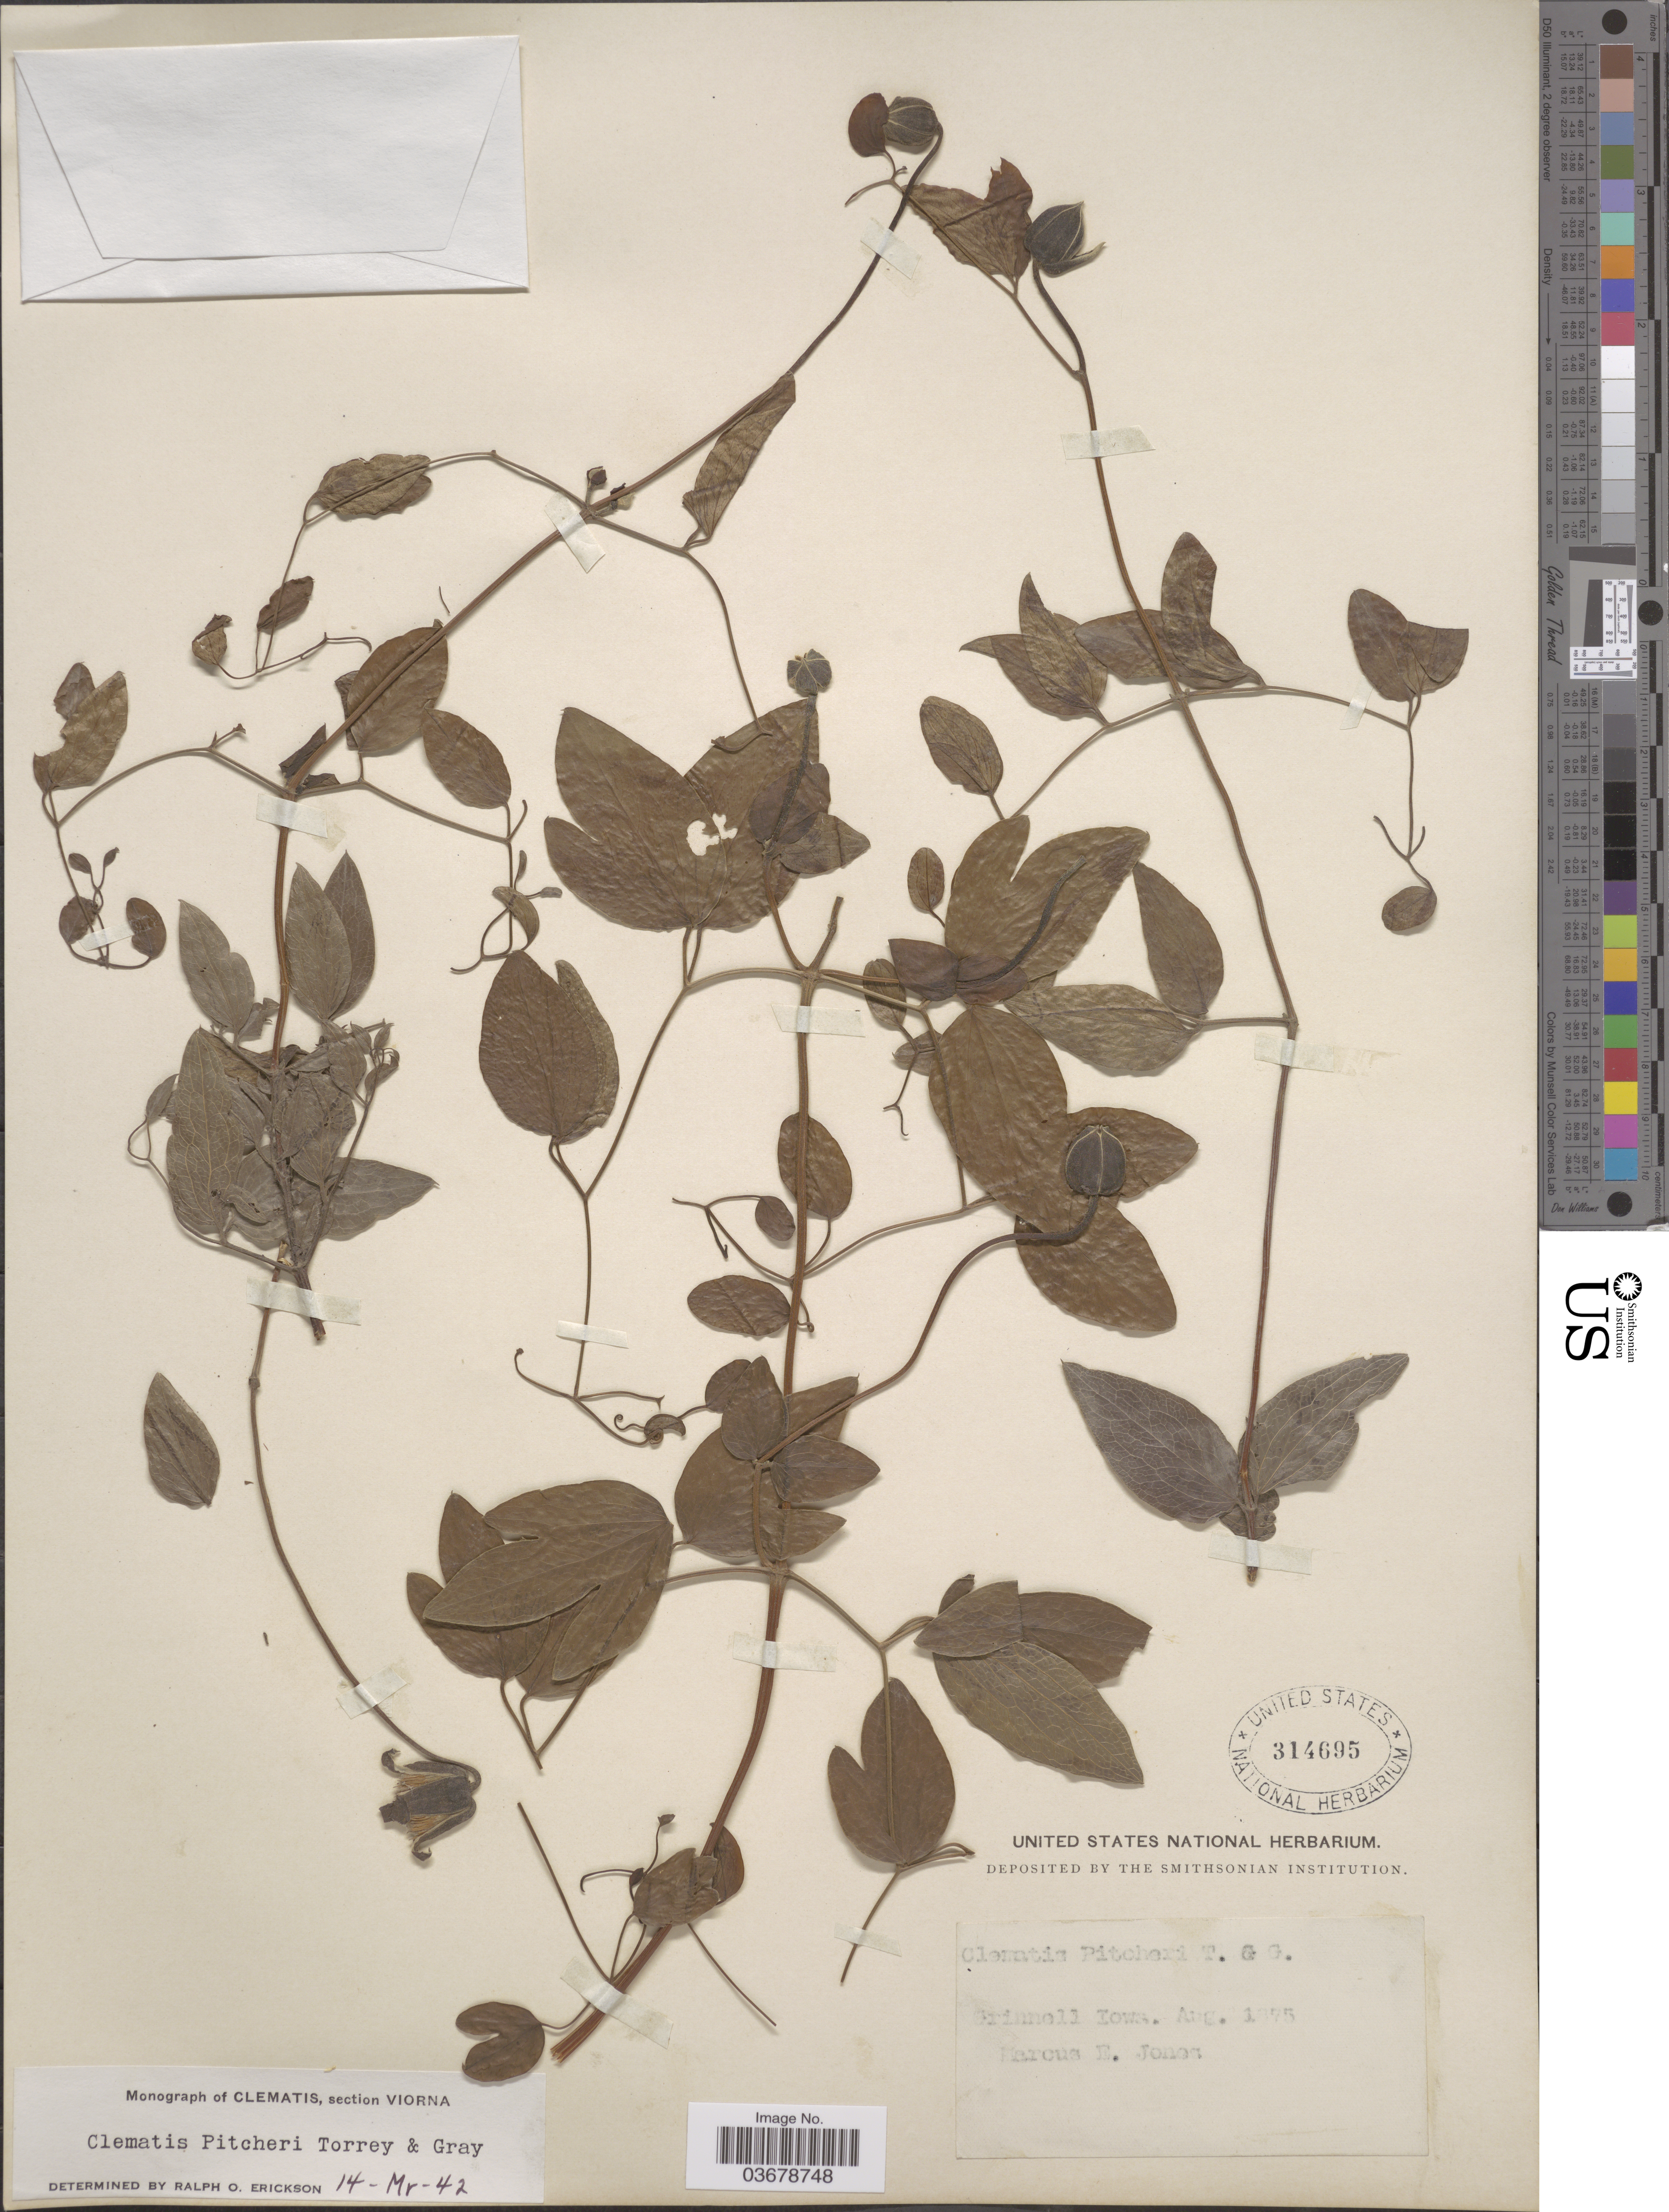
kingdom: Plantae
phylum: Tracheophyta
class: Magnoliopsida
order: Ranunculales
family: Ranunculaceae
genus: Clematis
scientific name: Clematis viorna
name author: L.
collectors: M. E. Jones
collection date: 1875-08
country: United States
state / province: Iowa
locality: Grinnell.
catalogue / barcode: US 314695